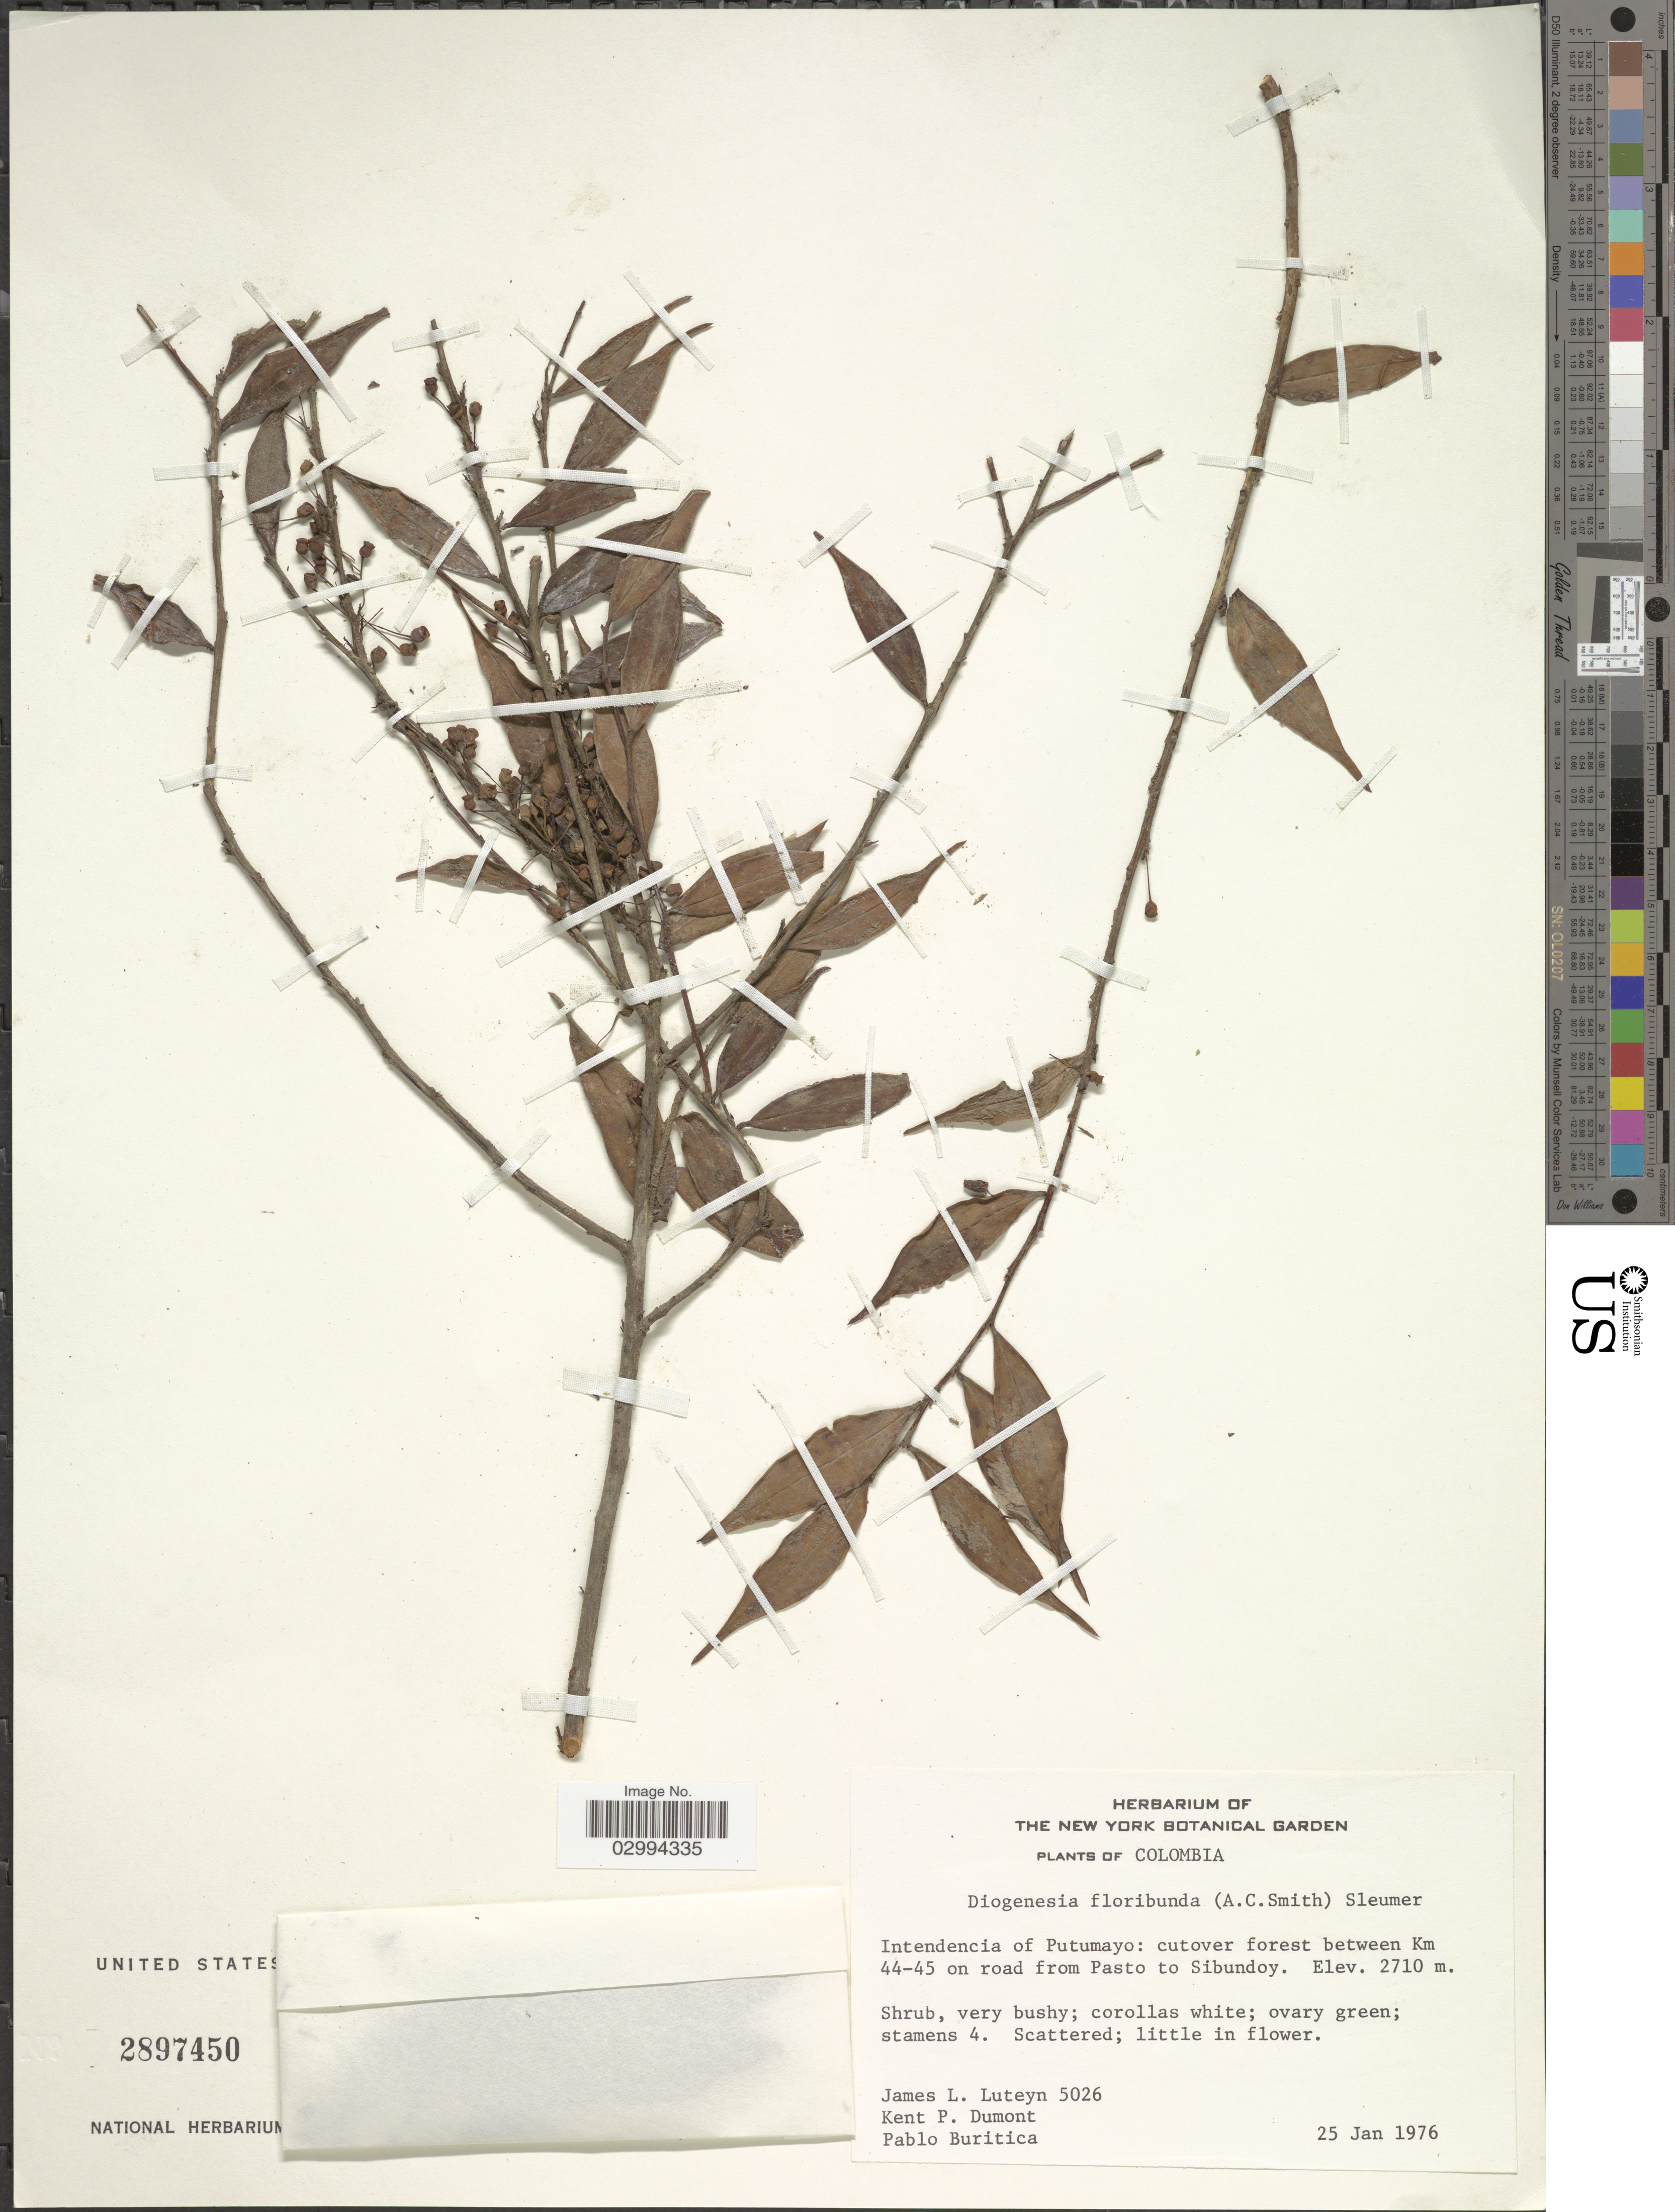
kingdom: Plantae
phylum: Tracheophyta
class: Magnoliopsida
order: Ericales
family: Ericaceae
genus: Diogenesia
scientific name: Diogenesia floribunda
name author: (A.C. Sm.) Sleumer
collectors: J. L. Luteyn, K. P. Dumont & P. Buritica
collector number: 5026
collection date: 1976-01-25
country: Colombia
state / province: Putumayo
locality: Intendencia of Putumayo: cutover forest between Km 44-45 on road from Pasto to Sibundoy.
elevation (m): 2710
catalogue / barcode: US 2897450